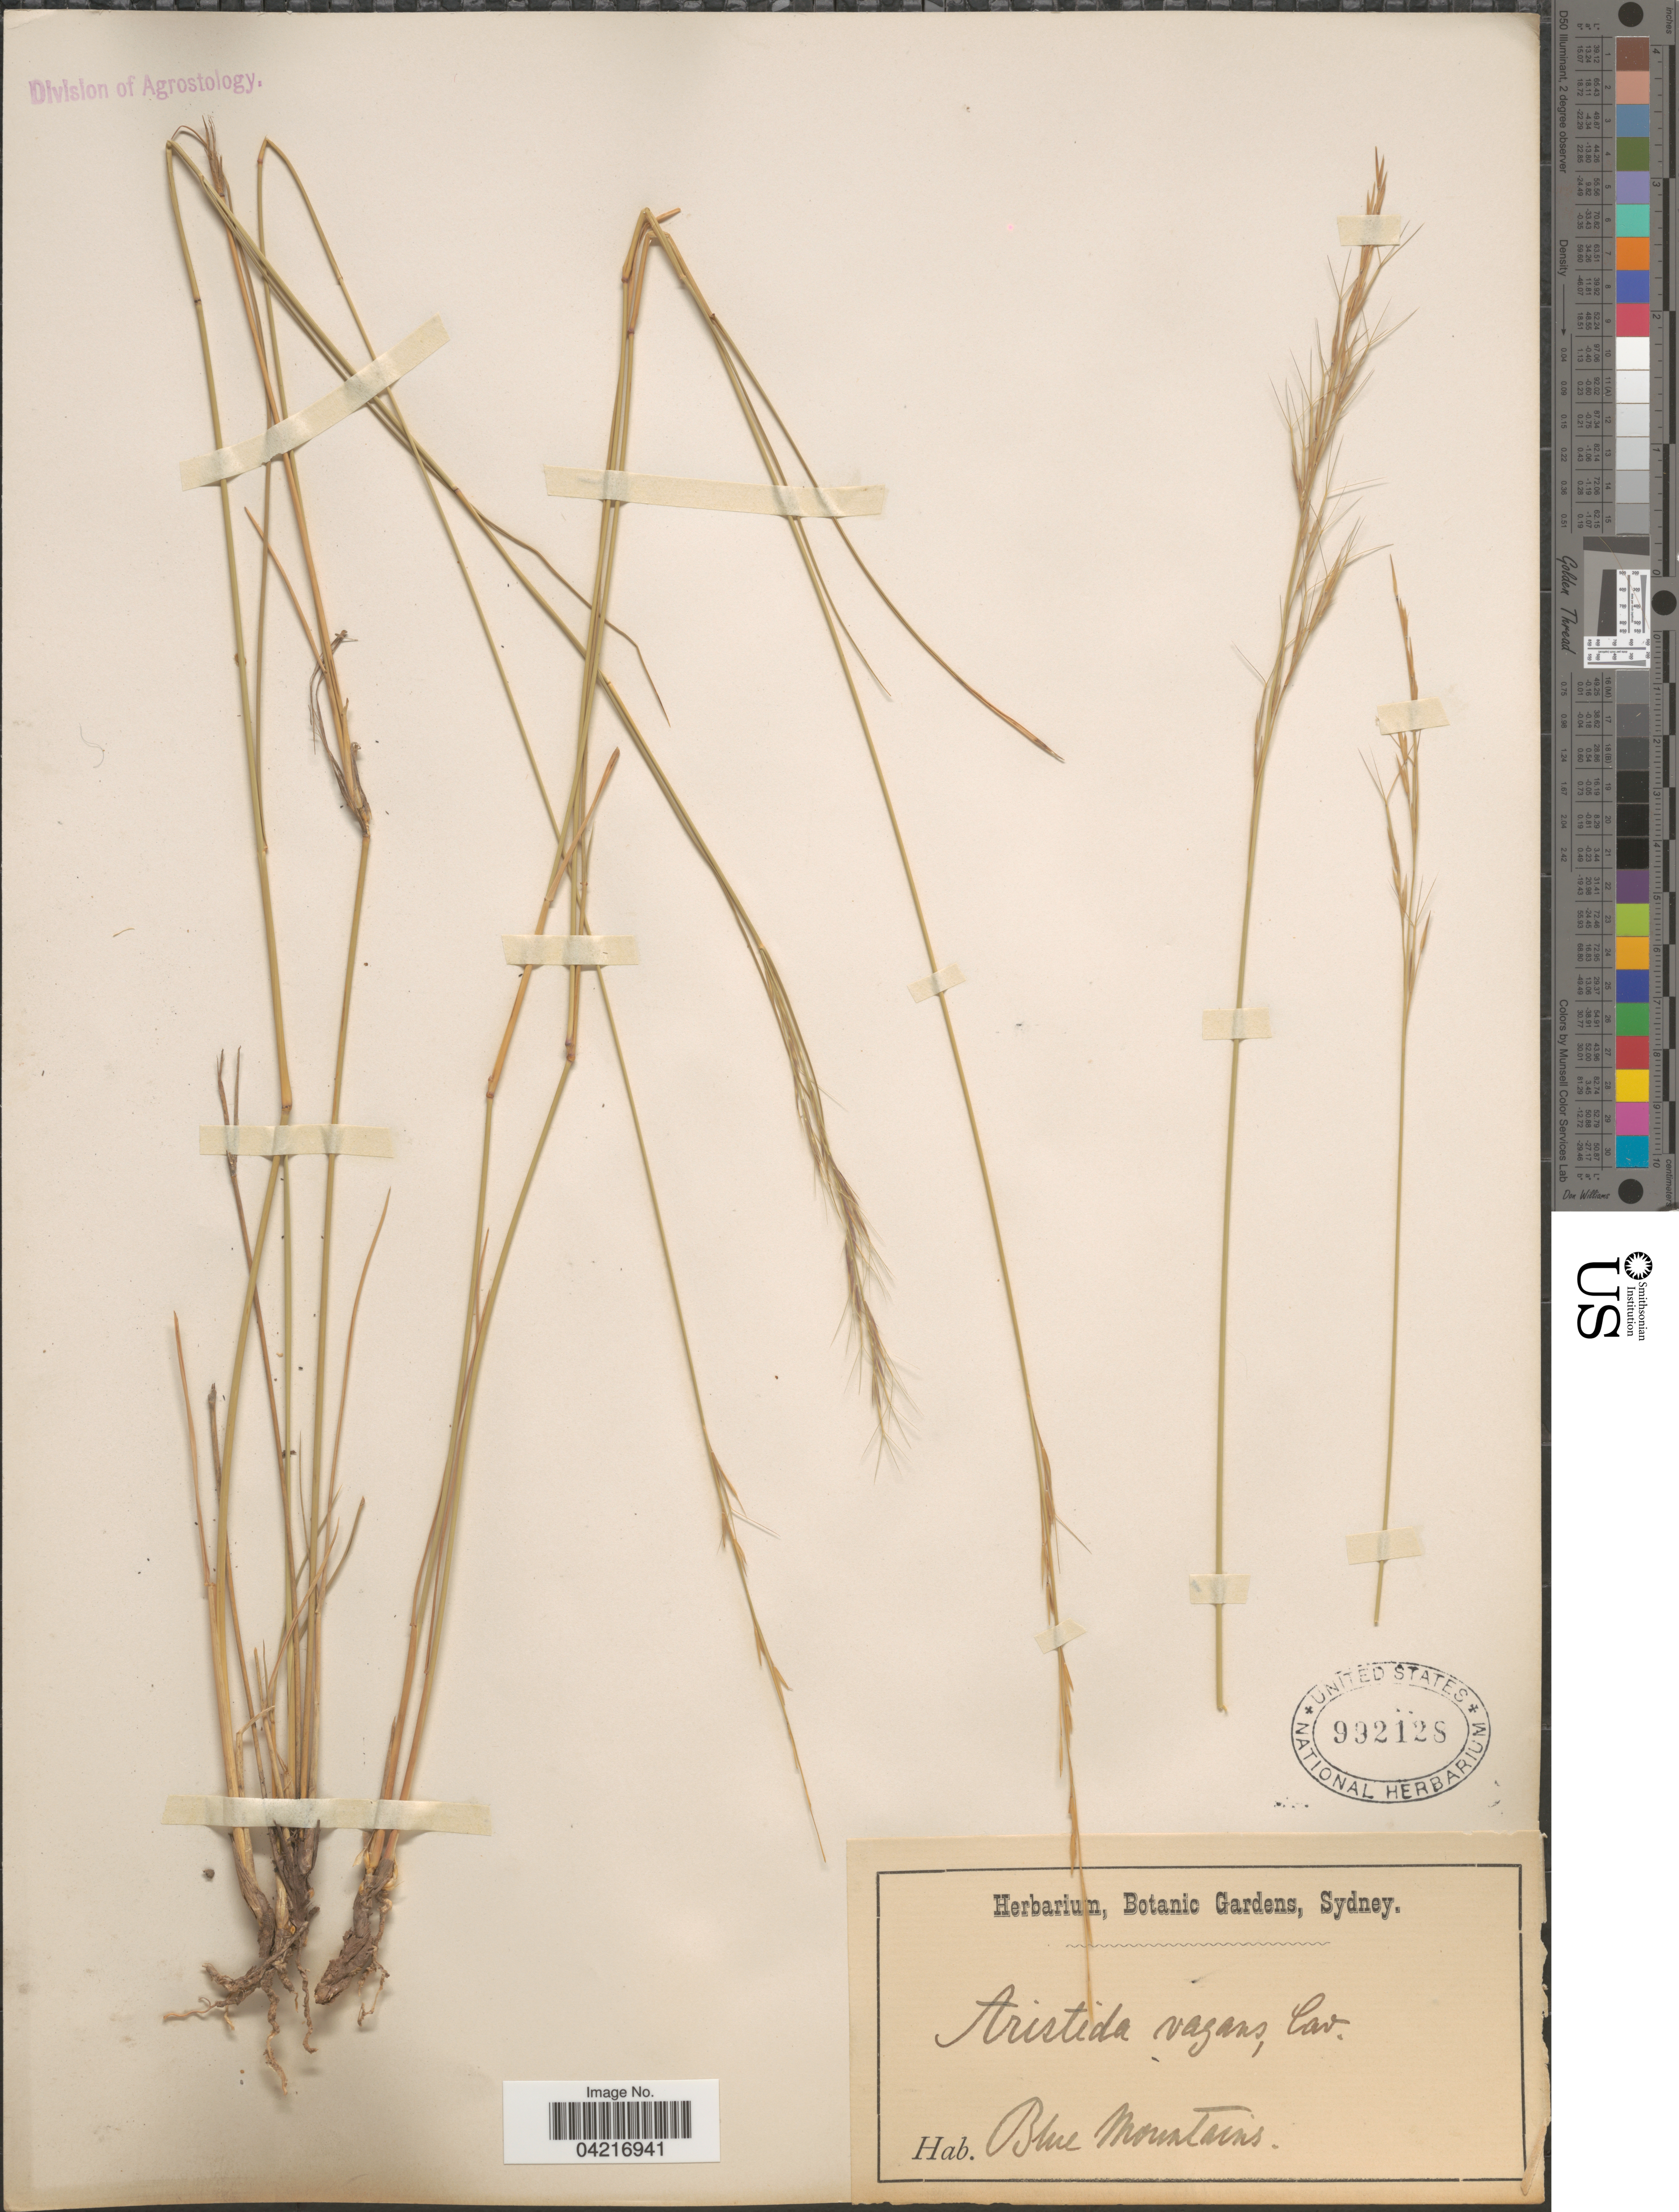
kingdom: Plantae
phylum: Tracheophyta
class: Liliopsida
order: Poales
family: Poaceae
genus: Aristida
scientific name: Aristida vagans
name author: Cav.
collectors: ex Herb. Bot. Gard. Sydney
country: Australia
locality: Blue Mountains.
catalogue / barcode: US 992128